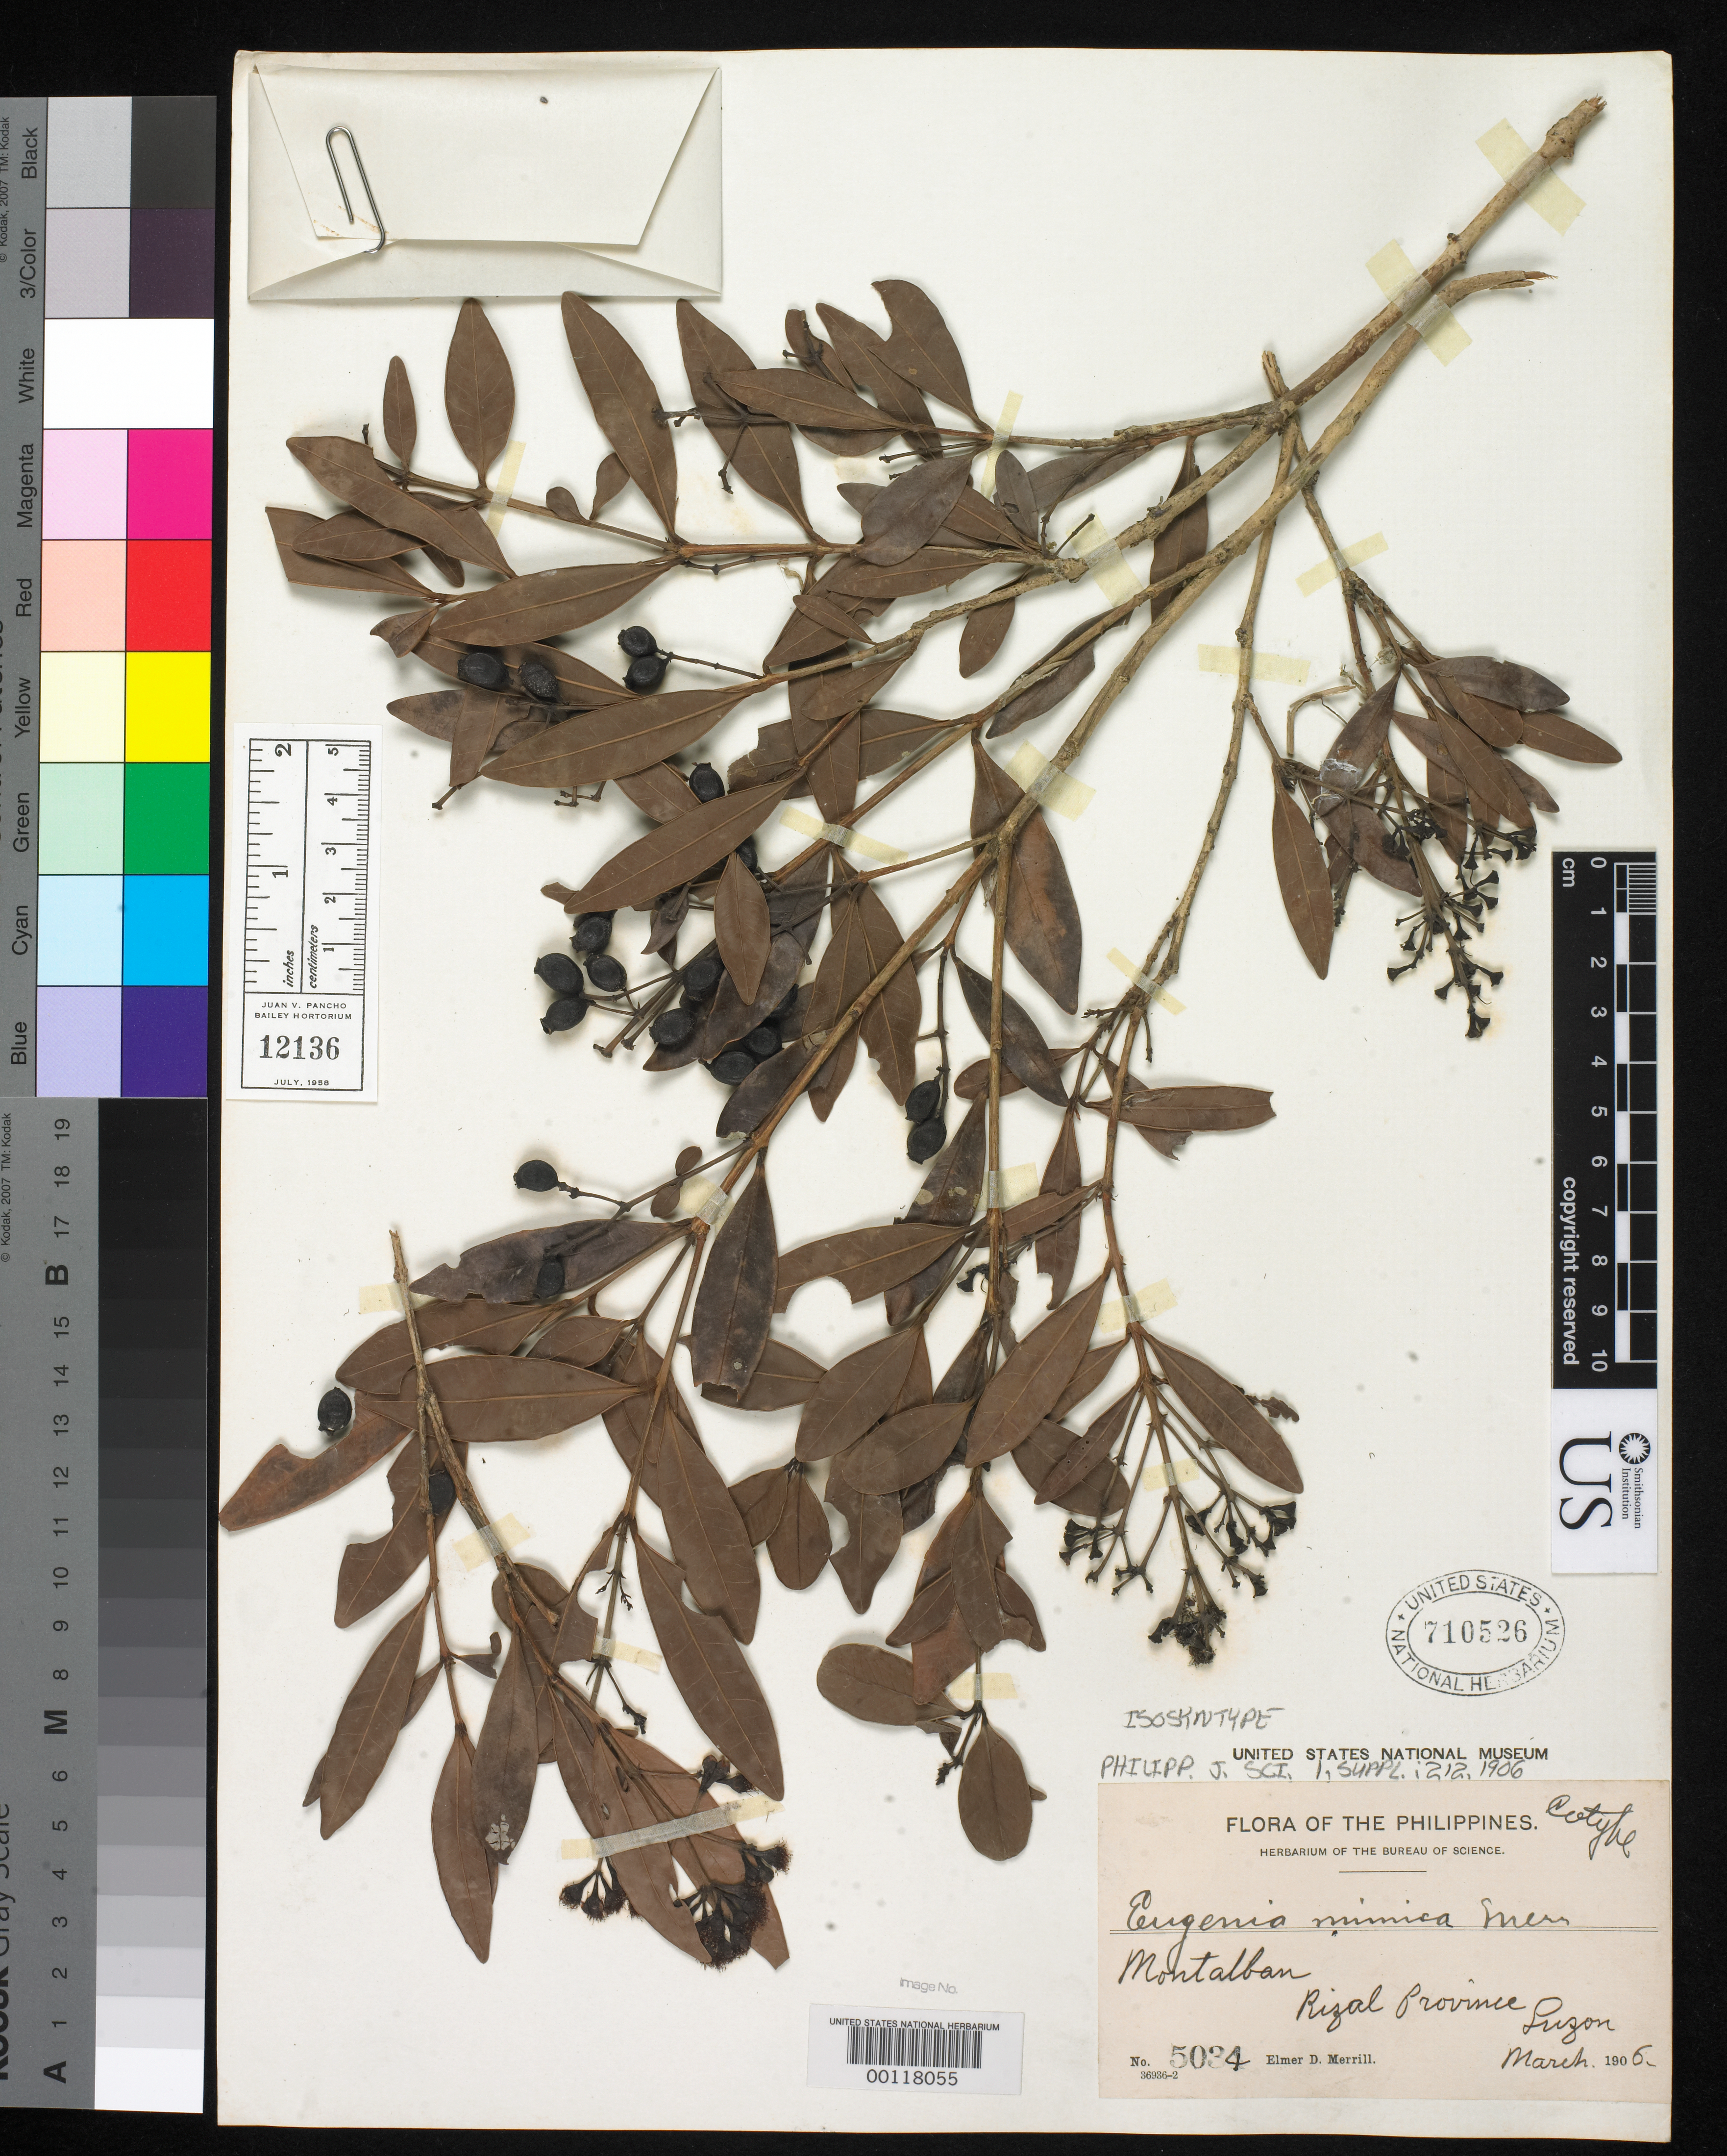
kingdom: Plantae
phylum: Tracheophyta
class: Magnoliopsida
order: Myrtales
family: Myrtaceae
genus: Eugenia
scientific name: Eugenia mimica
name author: Merr.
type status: Isosyntype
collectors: E. D. Merrill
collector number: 5034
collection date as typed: Mar 1906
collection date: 1906-03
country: Philippines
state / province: Calabarzon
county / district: Rizal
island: Luzon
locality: Montalban.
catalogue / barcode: US 710526